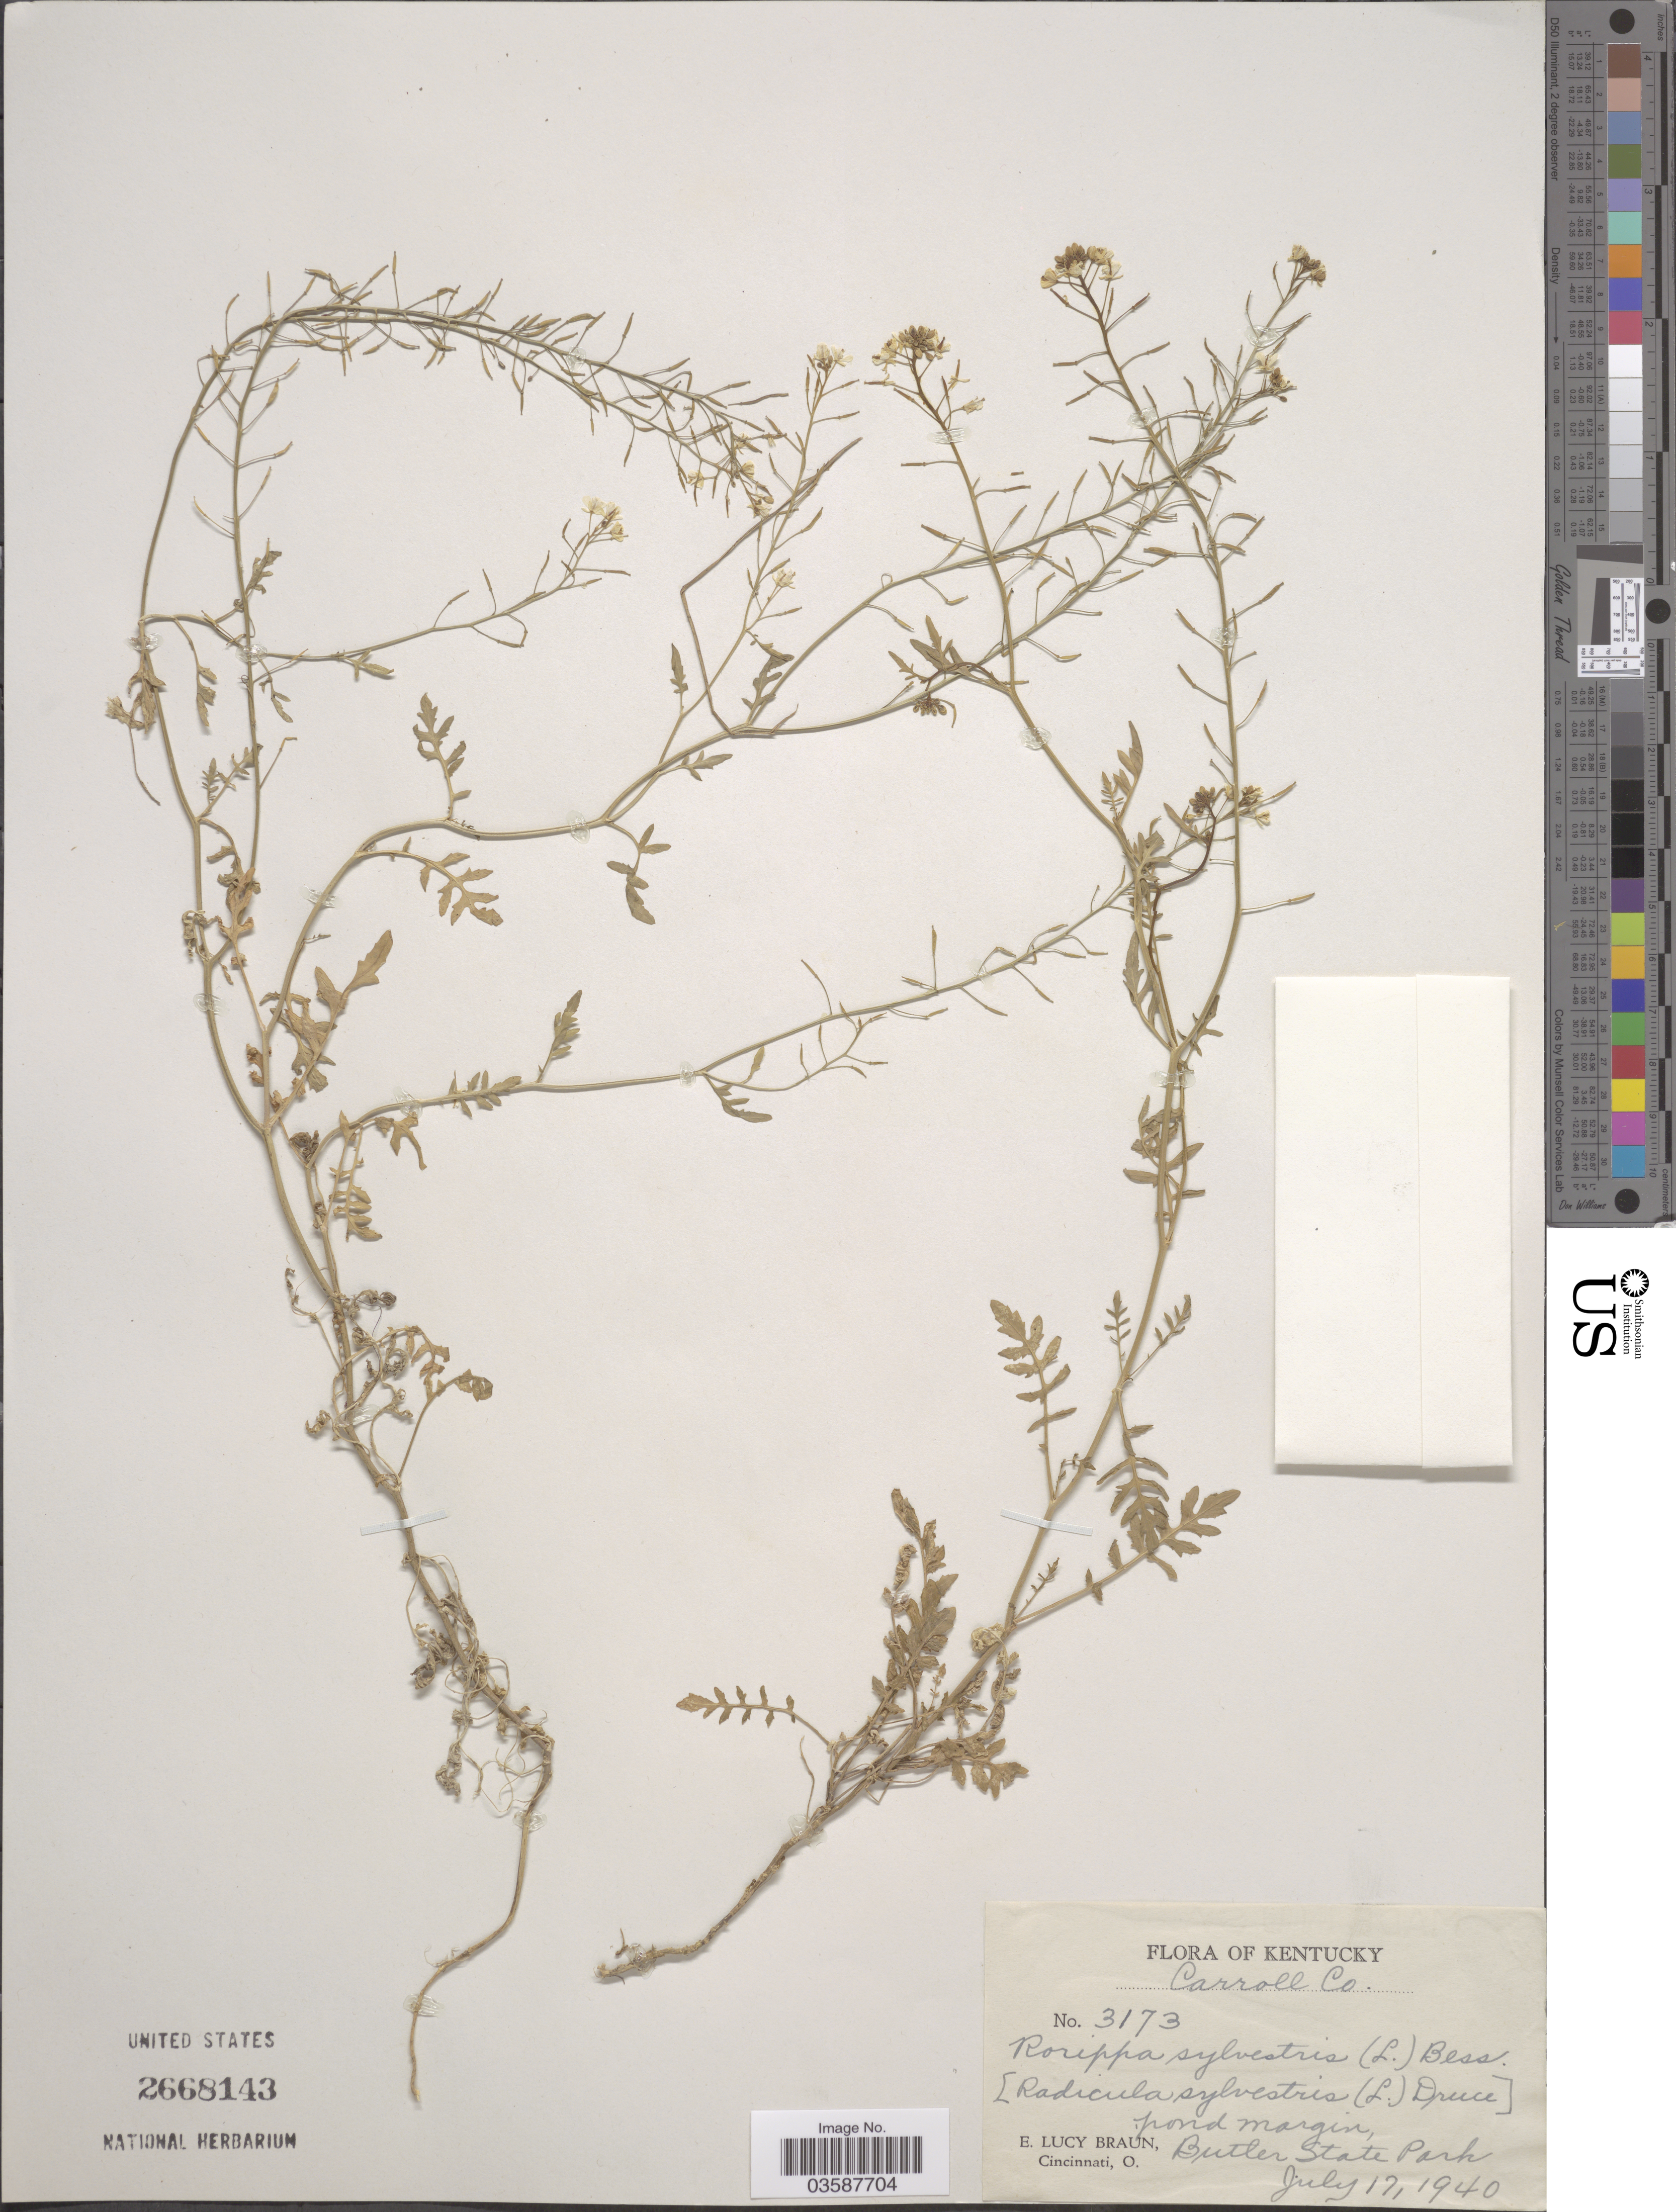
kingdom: Plantae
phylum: Tracheophyta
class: Magnoliopsida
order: Brassicales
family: Brassicaceae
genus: Rorippa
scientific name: Rorippa sylvestris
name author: (L.) Besser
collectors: E. L. Braun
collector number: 3173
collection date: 1940-07-17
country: United States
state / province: Kentucky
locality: Carroll Co. Pond margin, Butler State Park.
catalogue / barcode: US 2668143